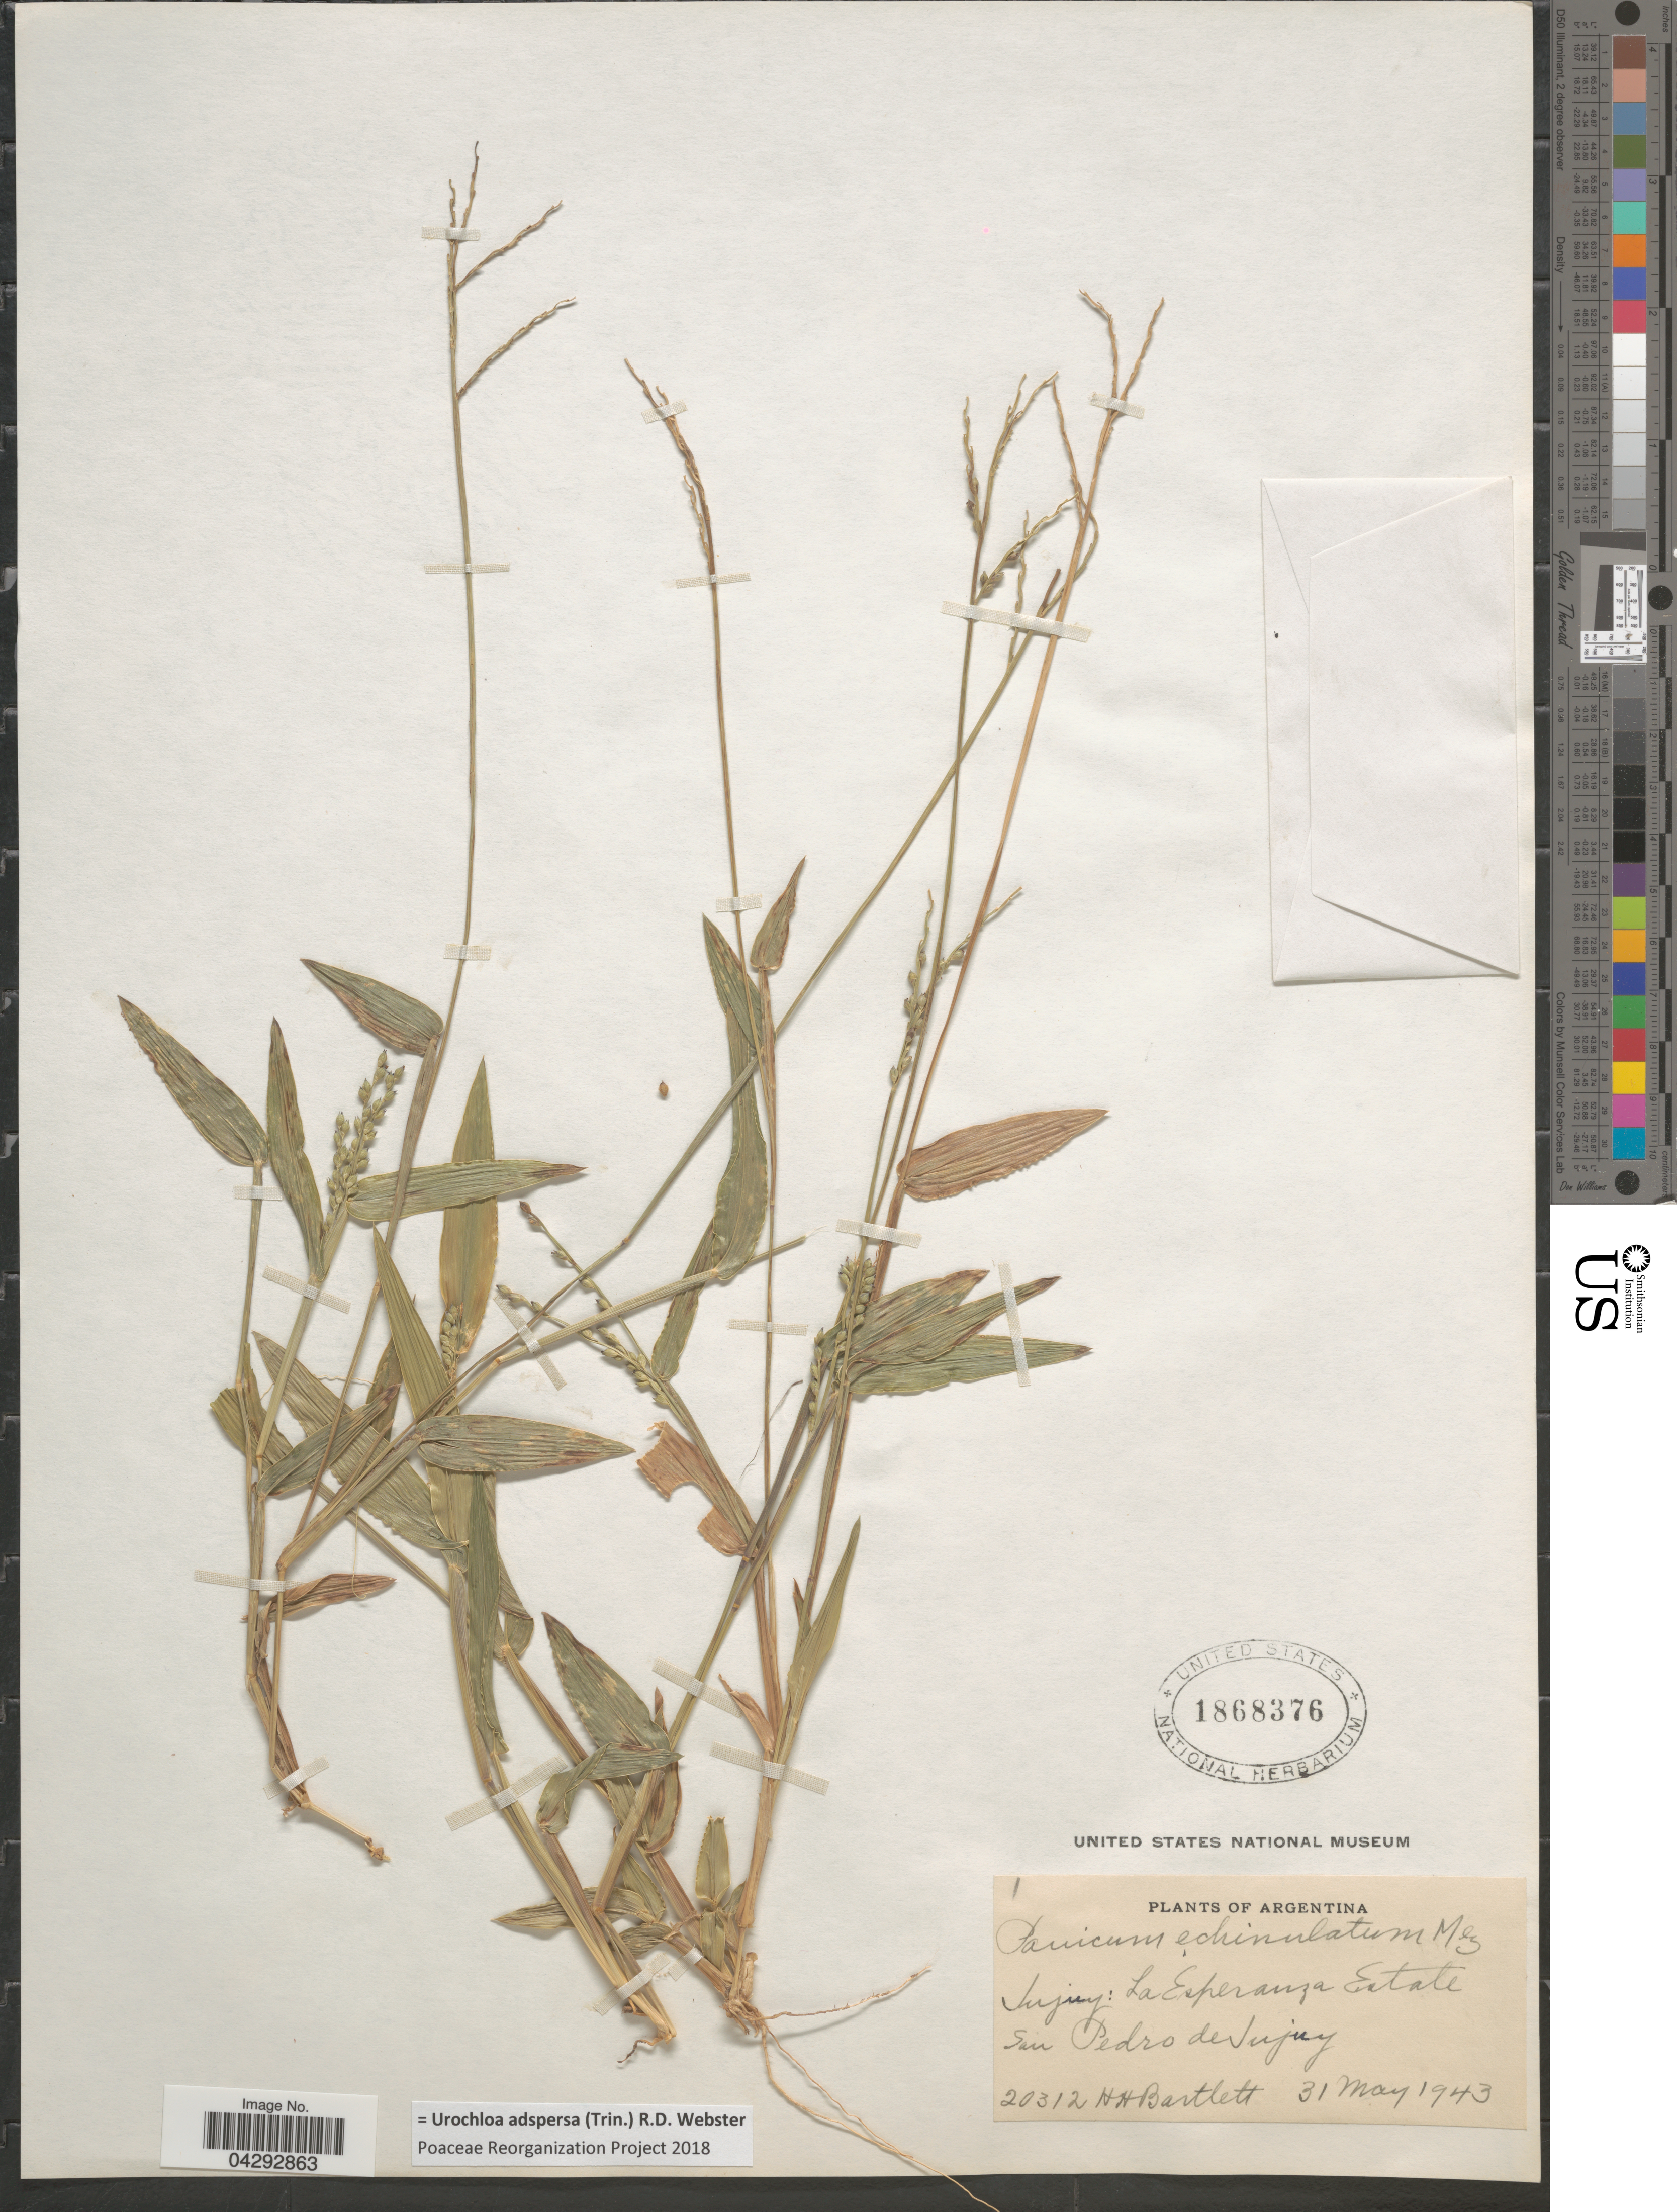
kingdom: Plantae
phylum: Tracheophyta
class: Liliopsida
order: Poales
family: Poaceae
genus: Urochloa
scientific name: Urochloa adspersa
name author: (Trin.) R.D. Webster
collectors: H. H. Bartlett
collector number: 20312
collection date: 1943-05-31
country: Argentina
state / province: Jujuy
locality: La Esperanza Estate San Pedro de Jujuy.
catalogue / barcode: US 1868376